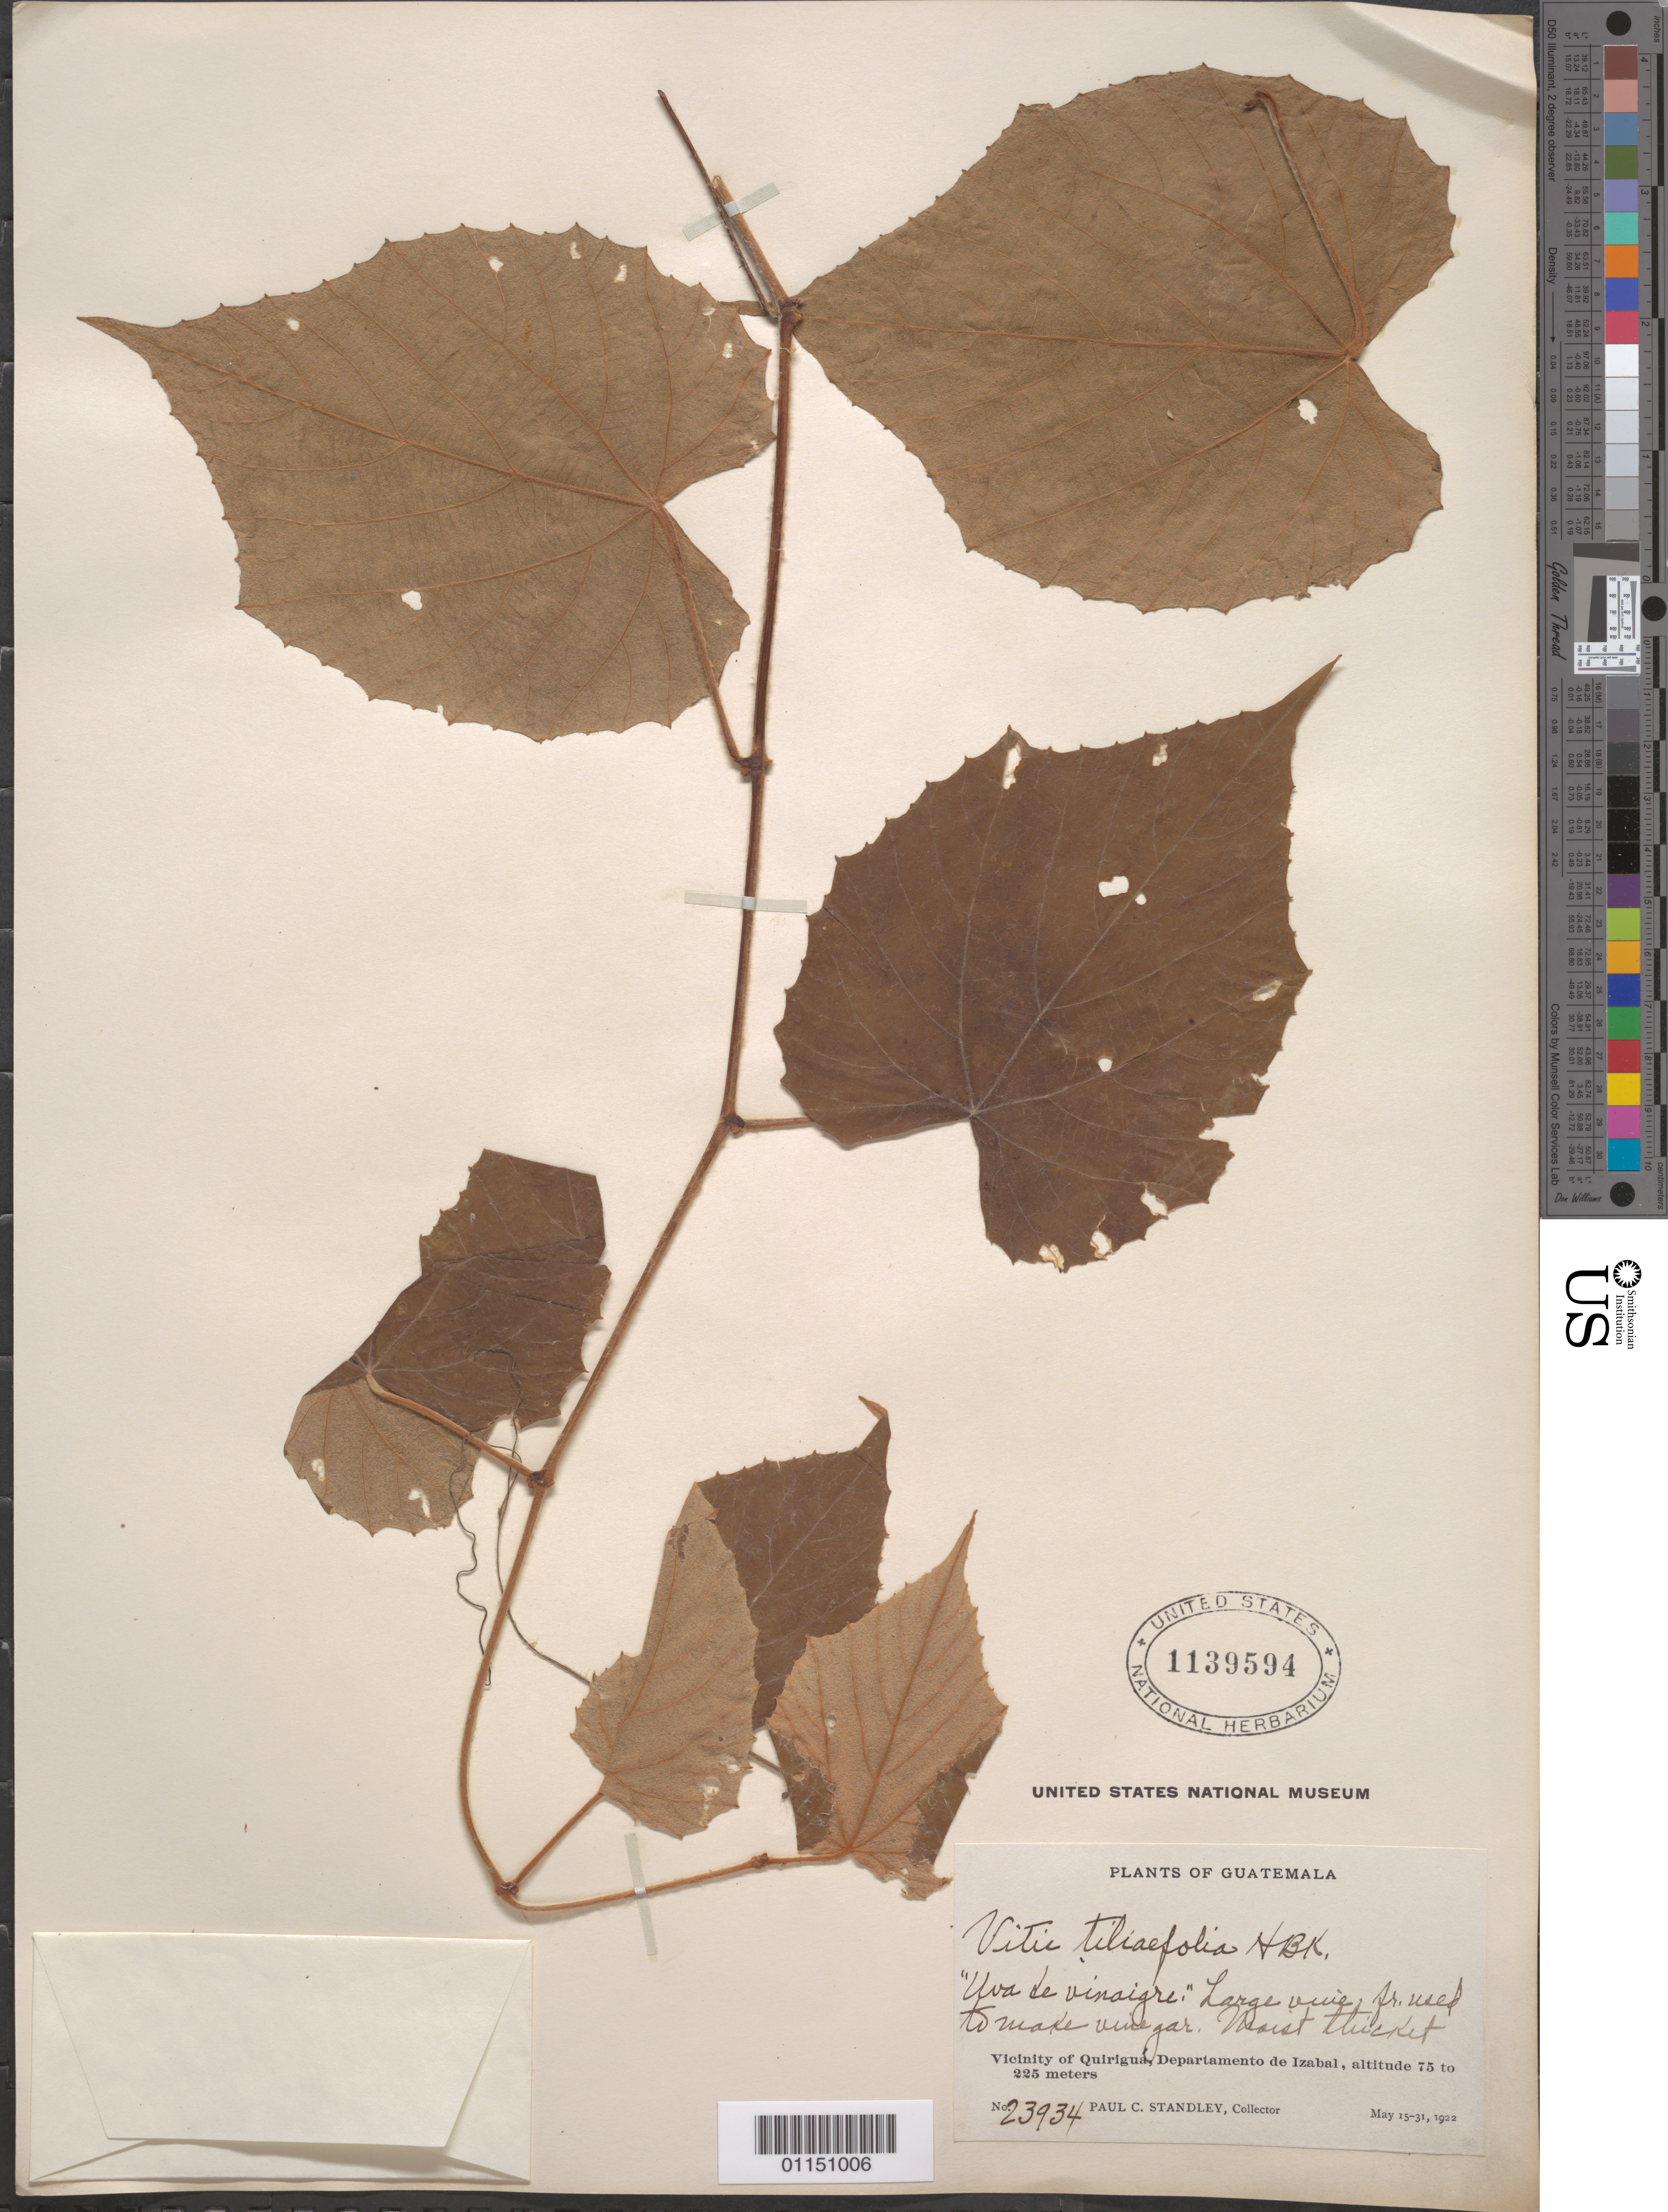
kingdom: Plantae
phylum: Tracheophyta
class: Magnoliopsida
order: Vitales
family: Vitaceae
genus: Vitis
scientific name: Vitis tiliaefolia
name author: Willd.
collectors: P. C. Standley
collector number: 23934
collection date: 1922-05-15/1922-05-31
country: Guatemala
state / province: Izabal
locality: Vicinity of Quirigua.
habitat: Moist thicket.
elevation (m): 75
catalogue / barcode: US 1139594